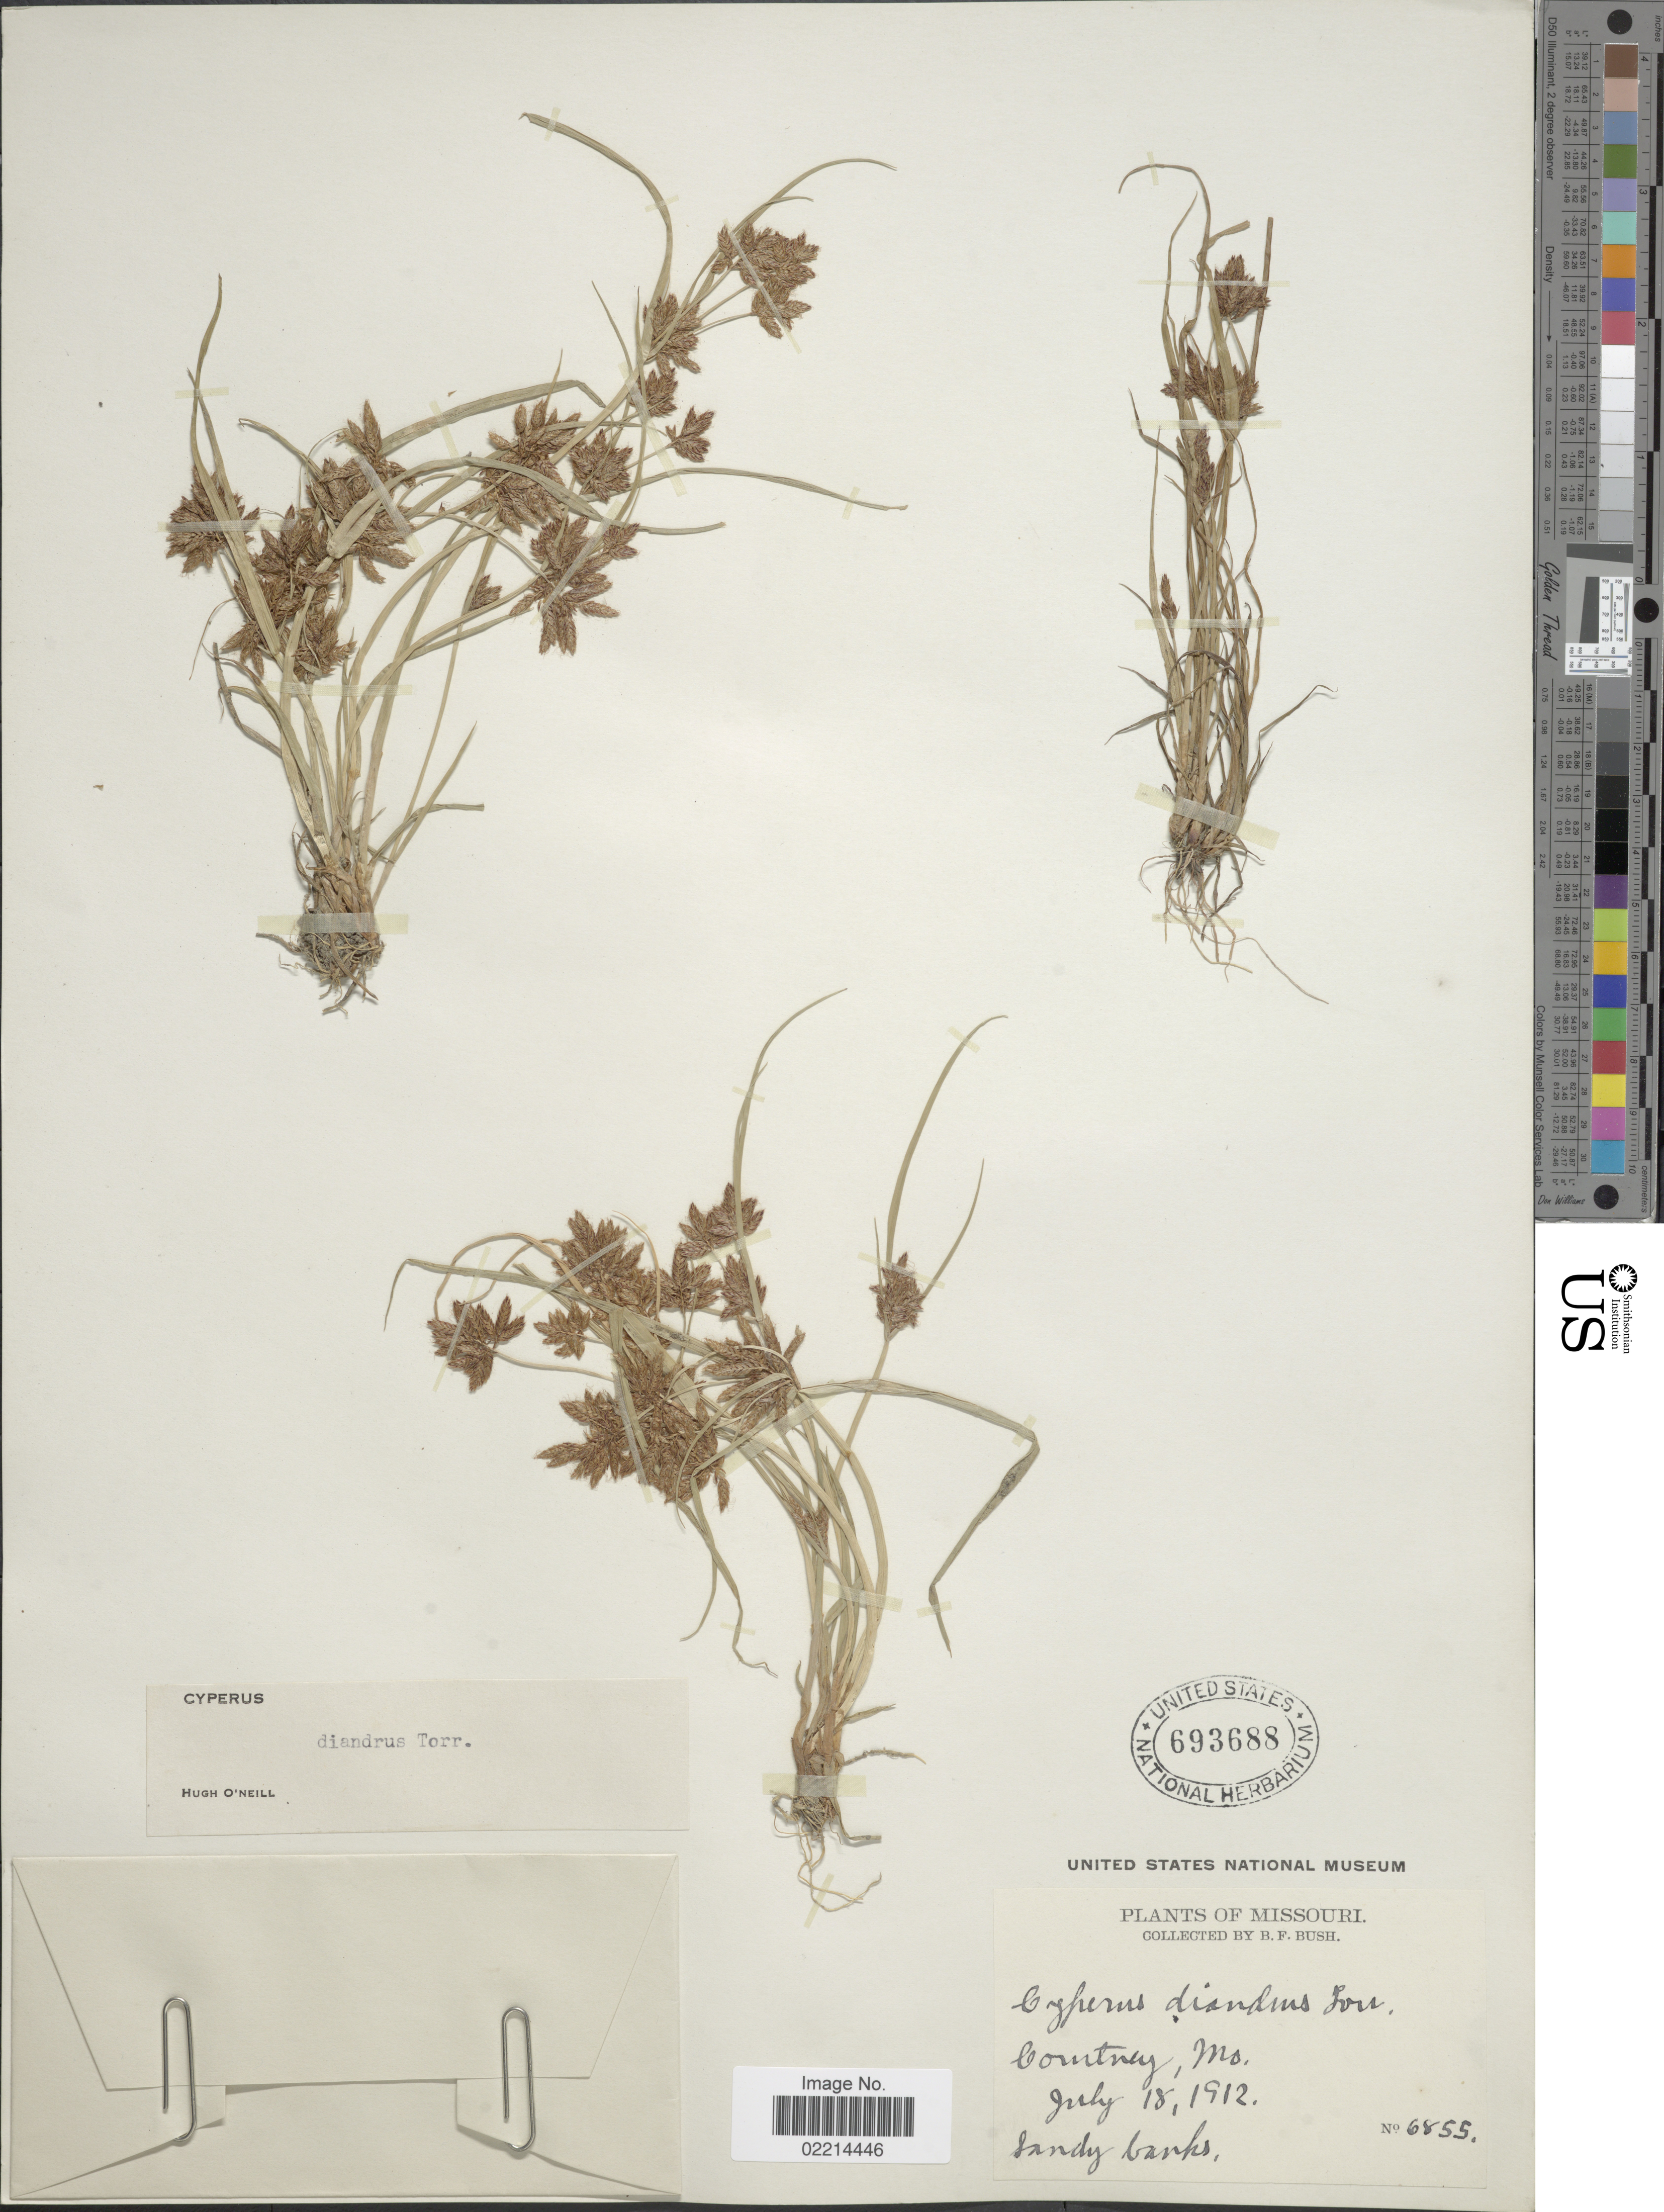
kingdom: Plantae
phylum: Tracheophyta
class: Liliopsida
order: Poales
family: Cyperaceae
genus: Cyperus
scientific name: Cyperus diandrus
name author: Torr.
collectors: B. F. Bush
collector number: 6855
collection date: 1912-07-18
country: United States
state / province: Missouri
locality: Courtney, Mo., sandy banks.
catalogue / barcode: US 693688